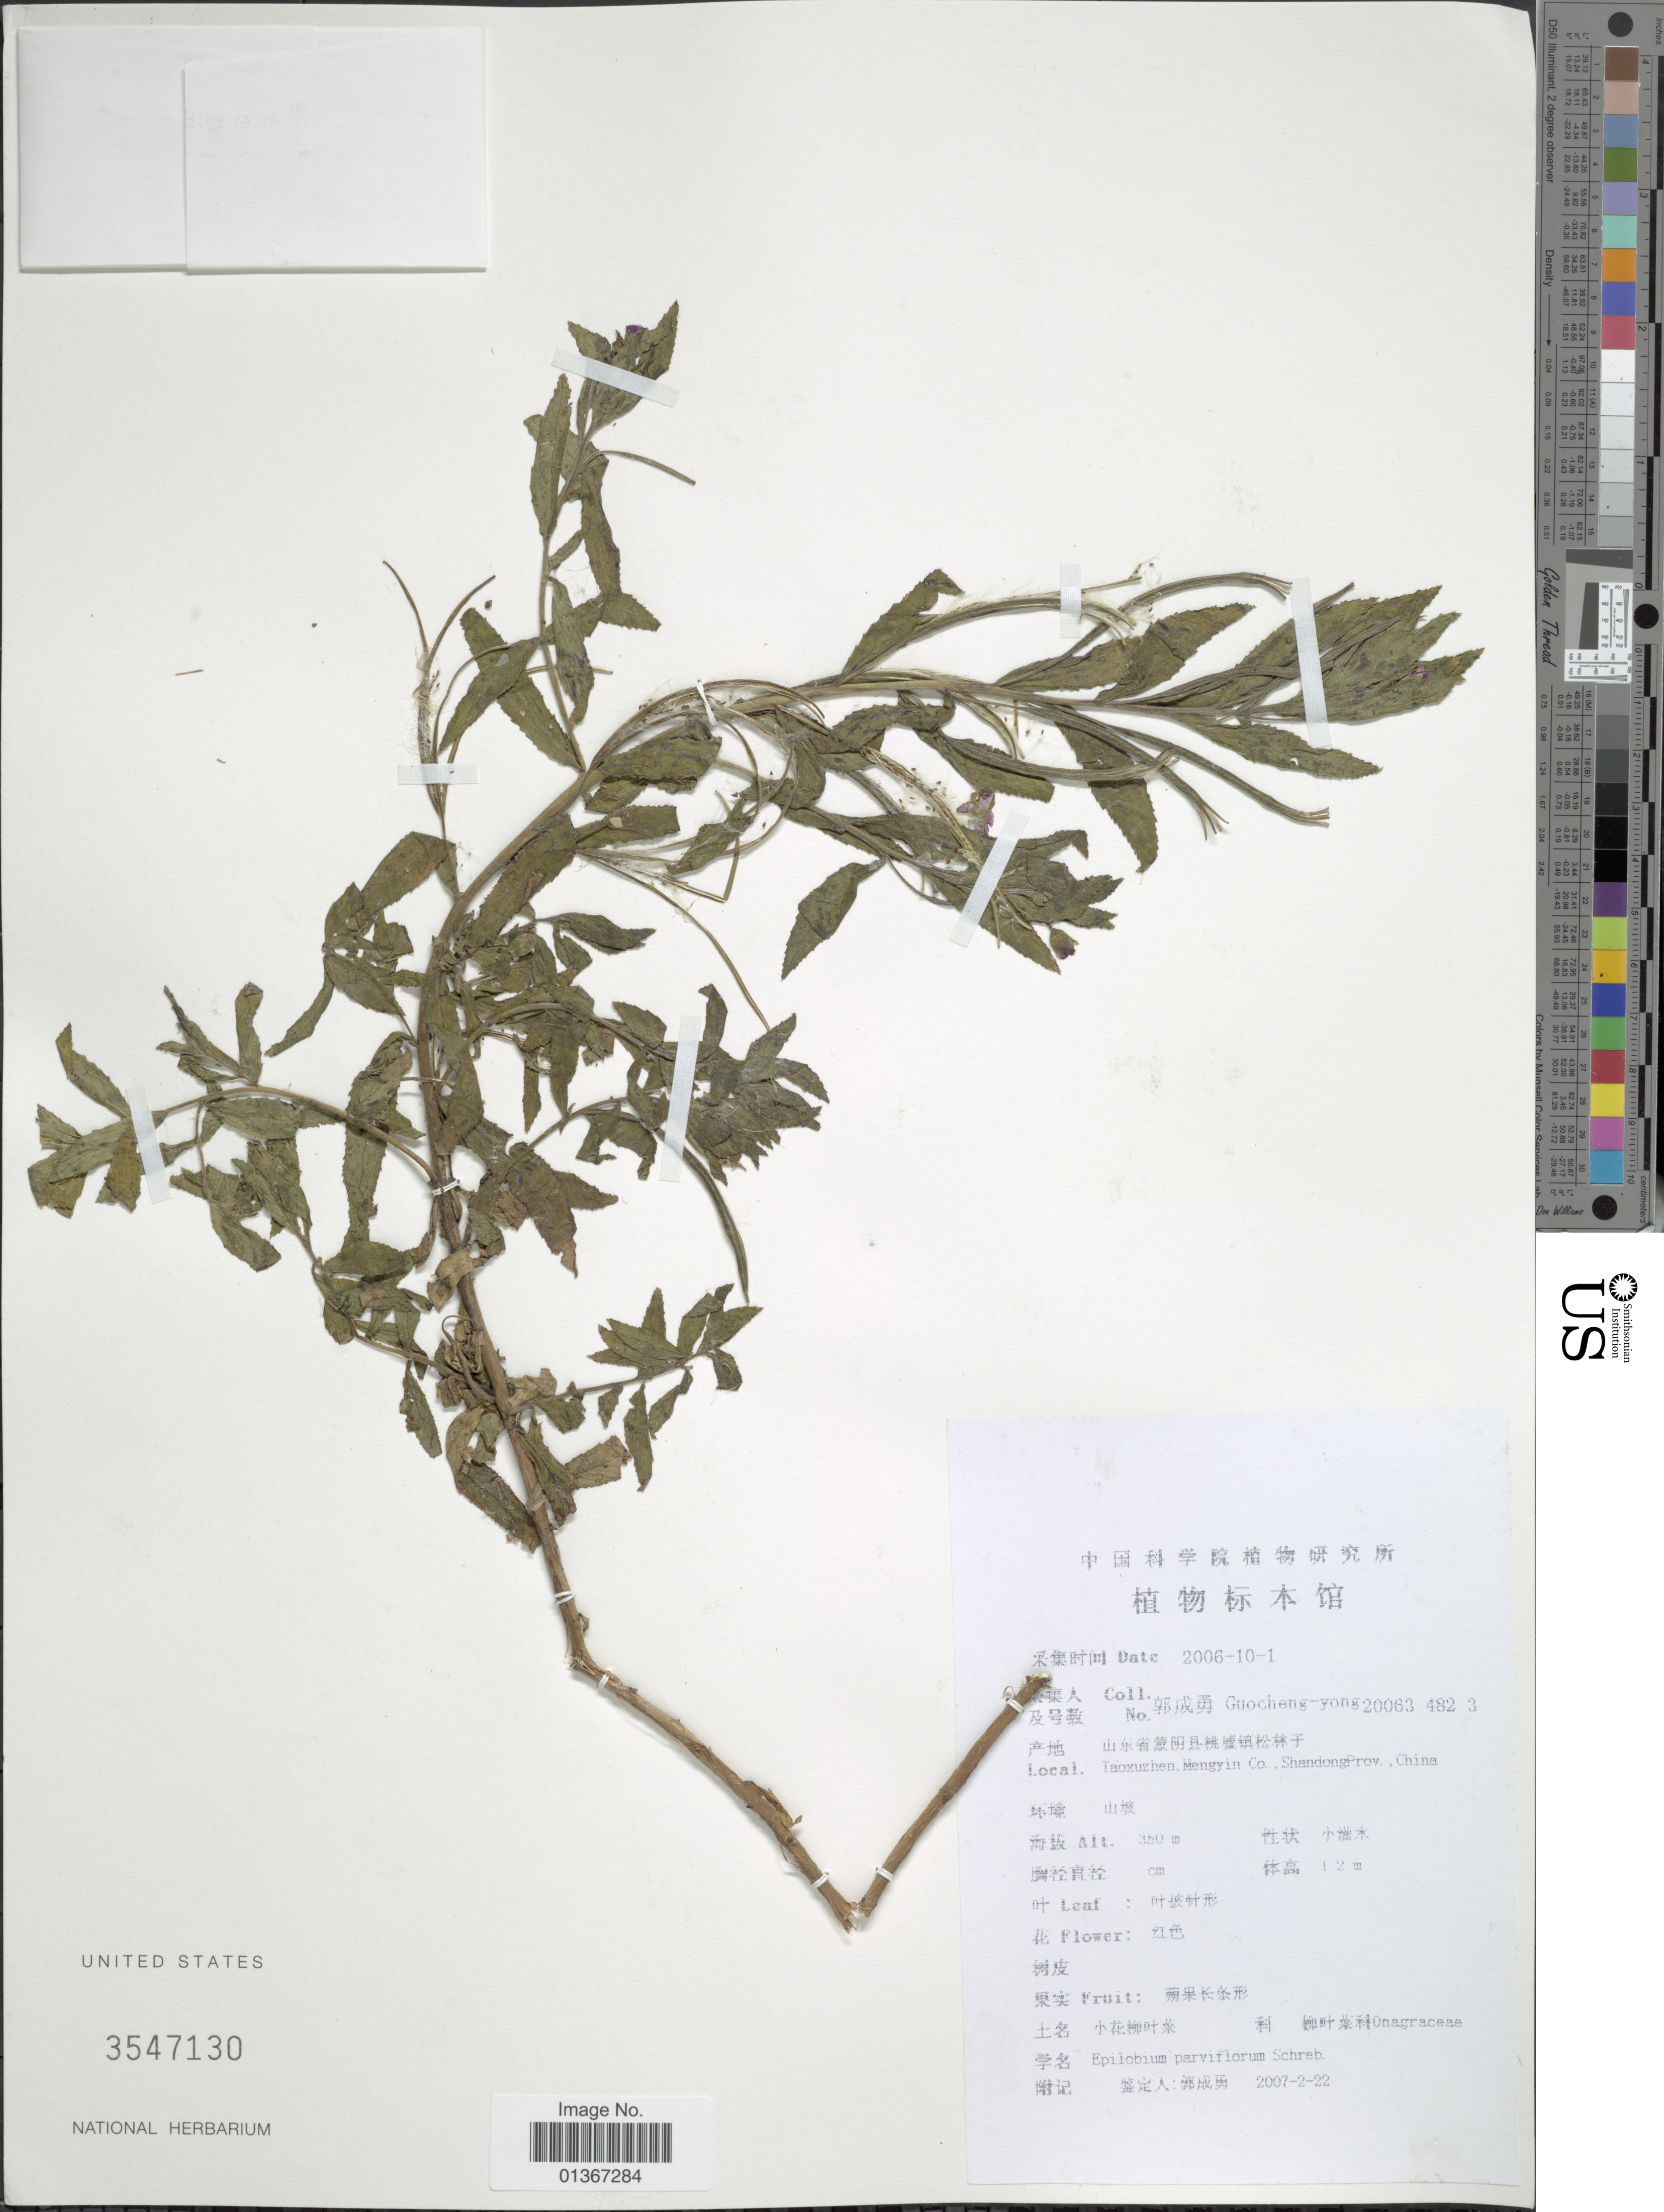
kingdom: Plantae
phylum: Tracheophyta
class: Magnoliopsida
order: Myrtales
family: Onagraceae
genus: Epilobium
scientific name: Epilobium parviflorum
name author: Schreb.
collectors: Guo cheng-yong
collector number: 20063/482/3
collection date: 2006-10-01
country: China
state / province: Shandong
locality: Taoxuzhen, Mengyin Co.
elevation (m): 350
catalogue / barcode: US 3547130